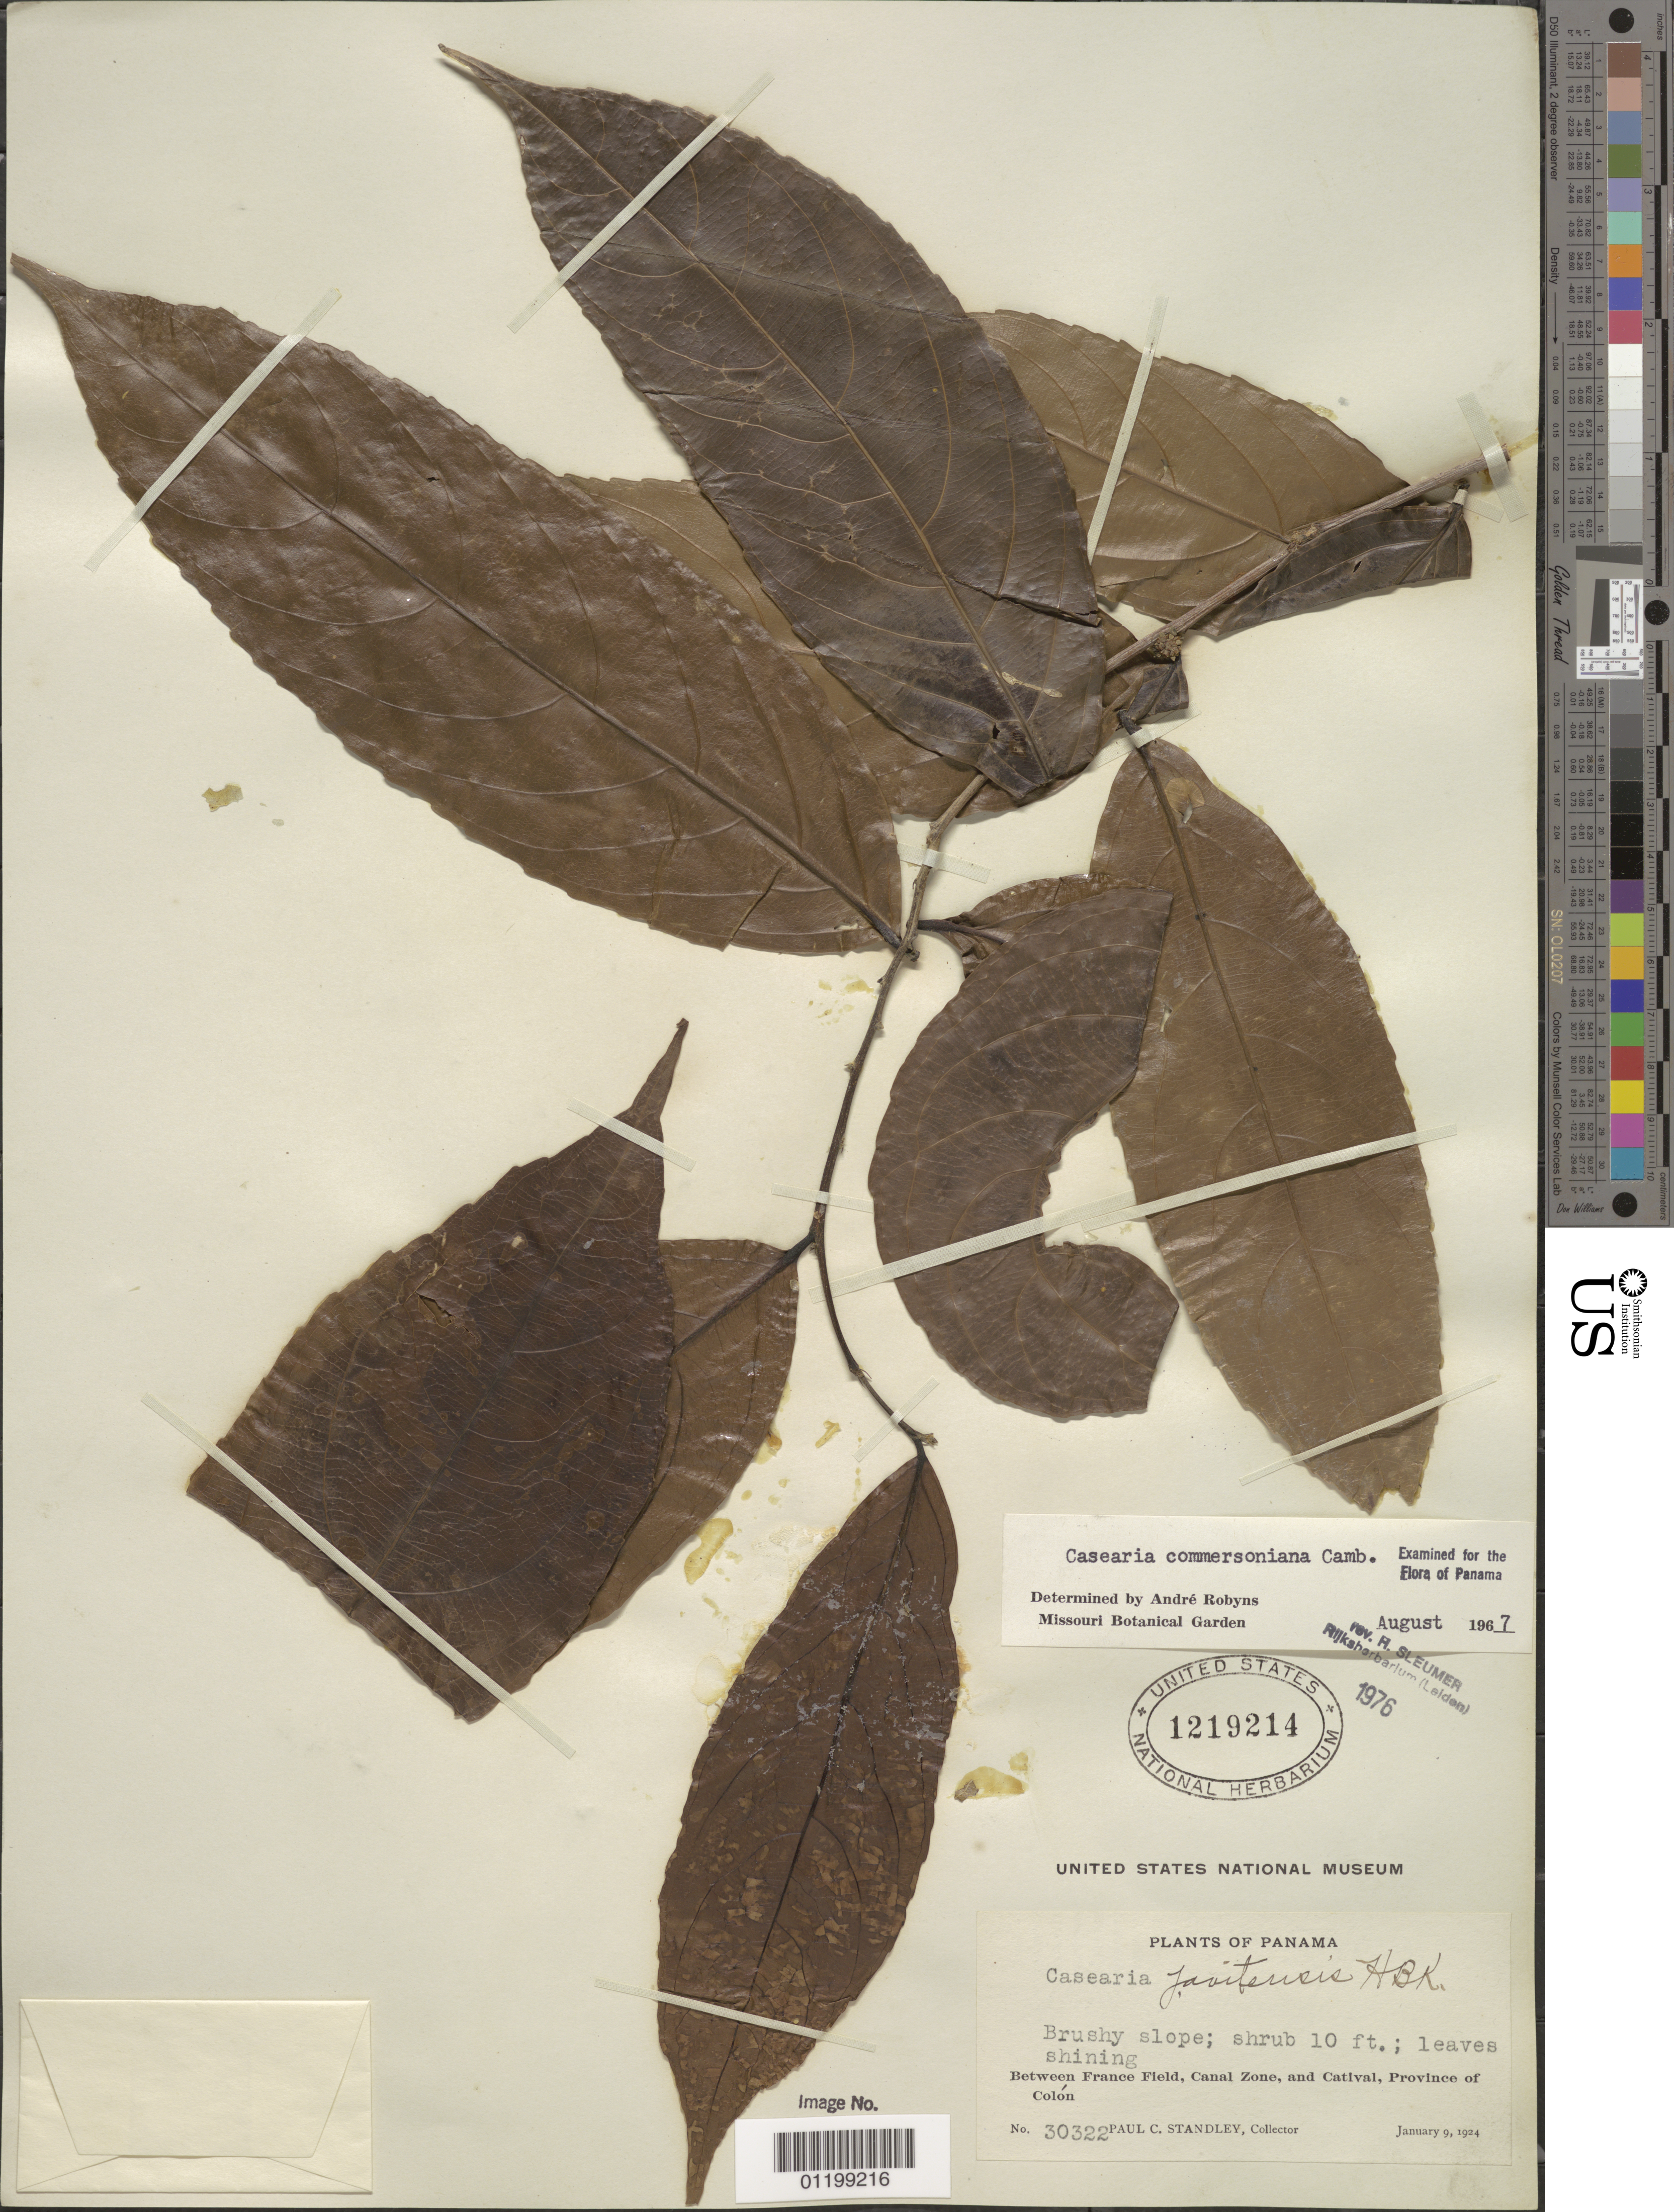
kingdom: Plantae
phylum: Tracheophyta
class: Magnoliopsida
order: Malpighiales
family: Salicaceae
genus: Piparea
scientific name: Piparea dentata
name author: Aubl.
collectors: P. C. Standley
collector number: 30322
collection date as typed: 09 Jan 1924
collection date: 1924-01-09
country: Panama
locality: Between France Field, Canal Zone, and Catival, Province of Colón.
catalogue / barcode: US 1219214